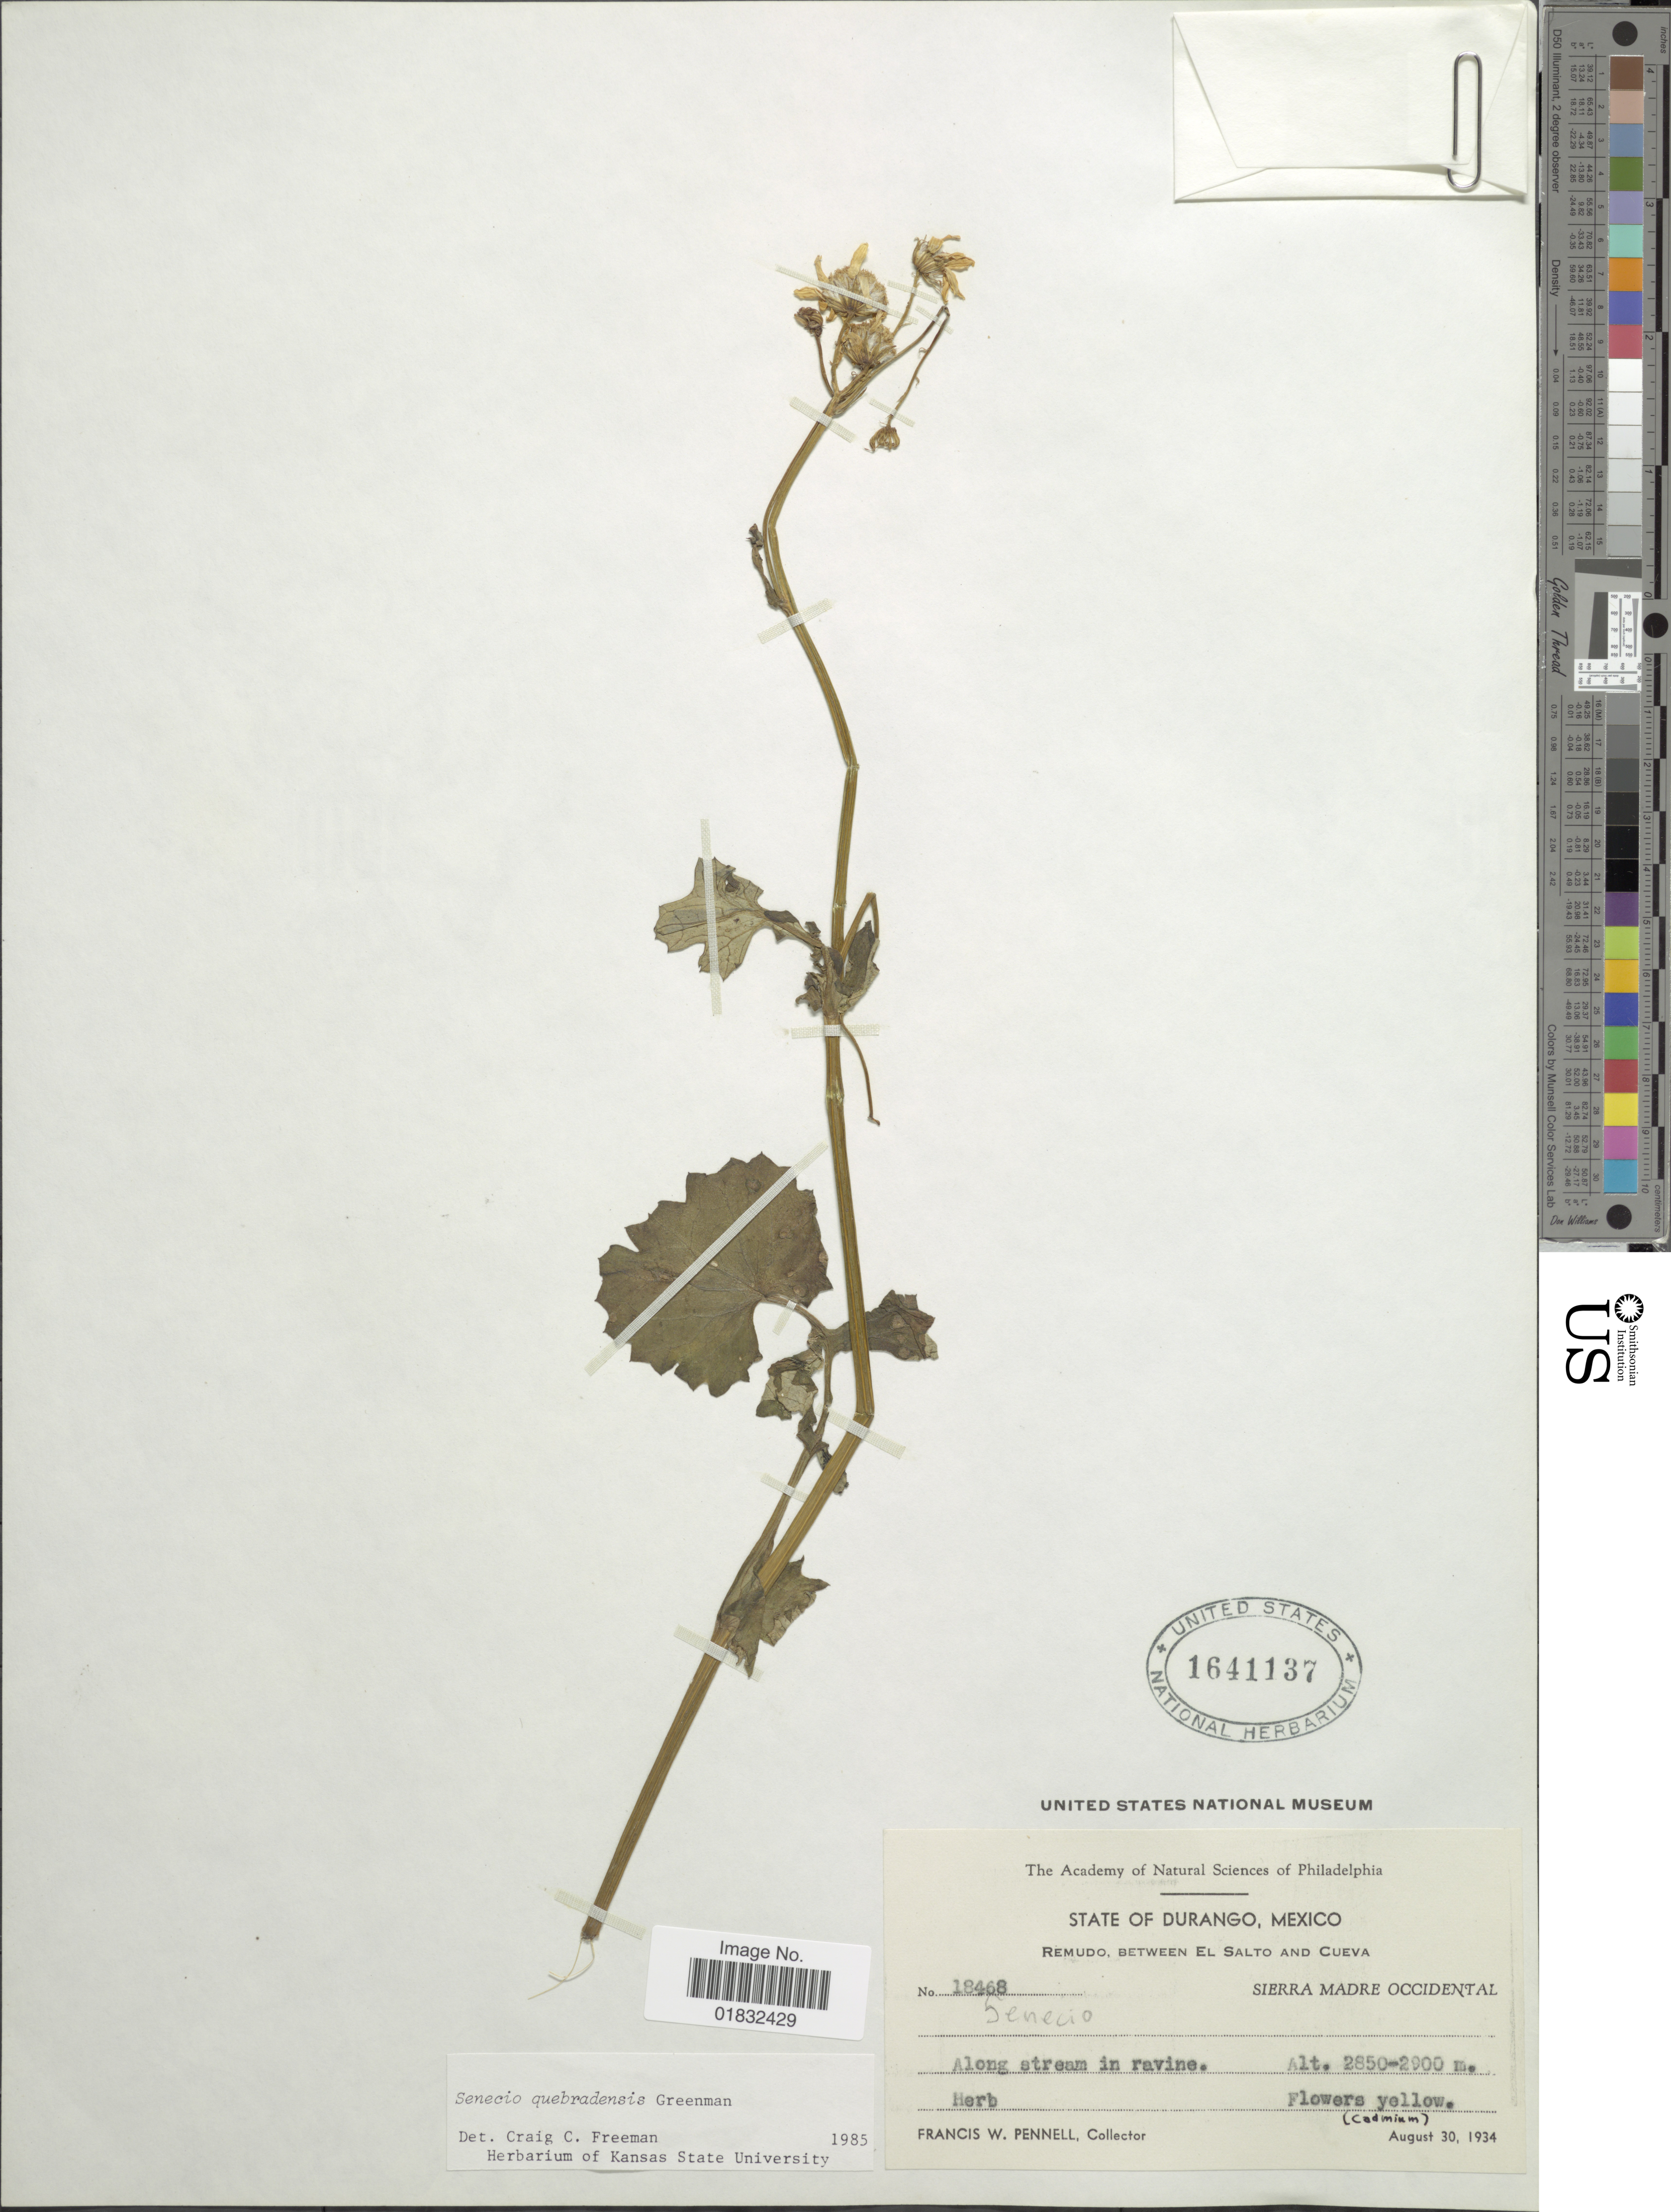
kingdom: Plantae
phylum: Tracheophyta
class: Magnoliopsida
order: Asterales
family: Asteraceae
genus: Packera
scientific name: Packera quebradensis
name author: (Greenm.) W.A. Weber & Á. Löve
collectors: F. W. Pennell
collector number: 18468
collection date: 1934-08-30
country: Mexico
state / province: Durango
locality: Remudo, between El Salto and Cueva, Sierra Madre Occidental, Along stream in ravine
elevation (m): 2850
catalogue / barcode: US 1641137